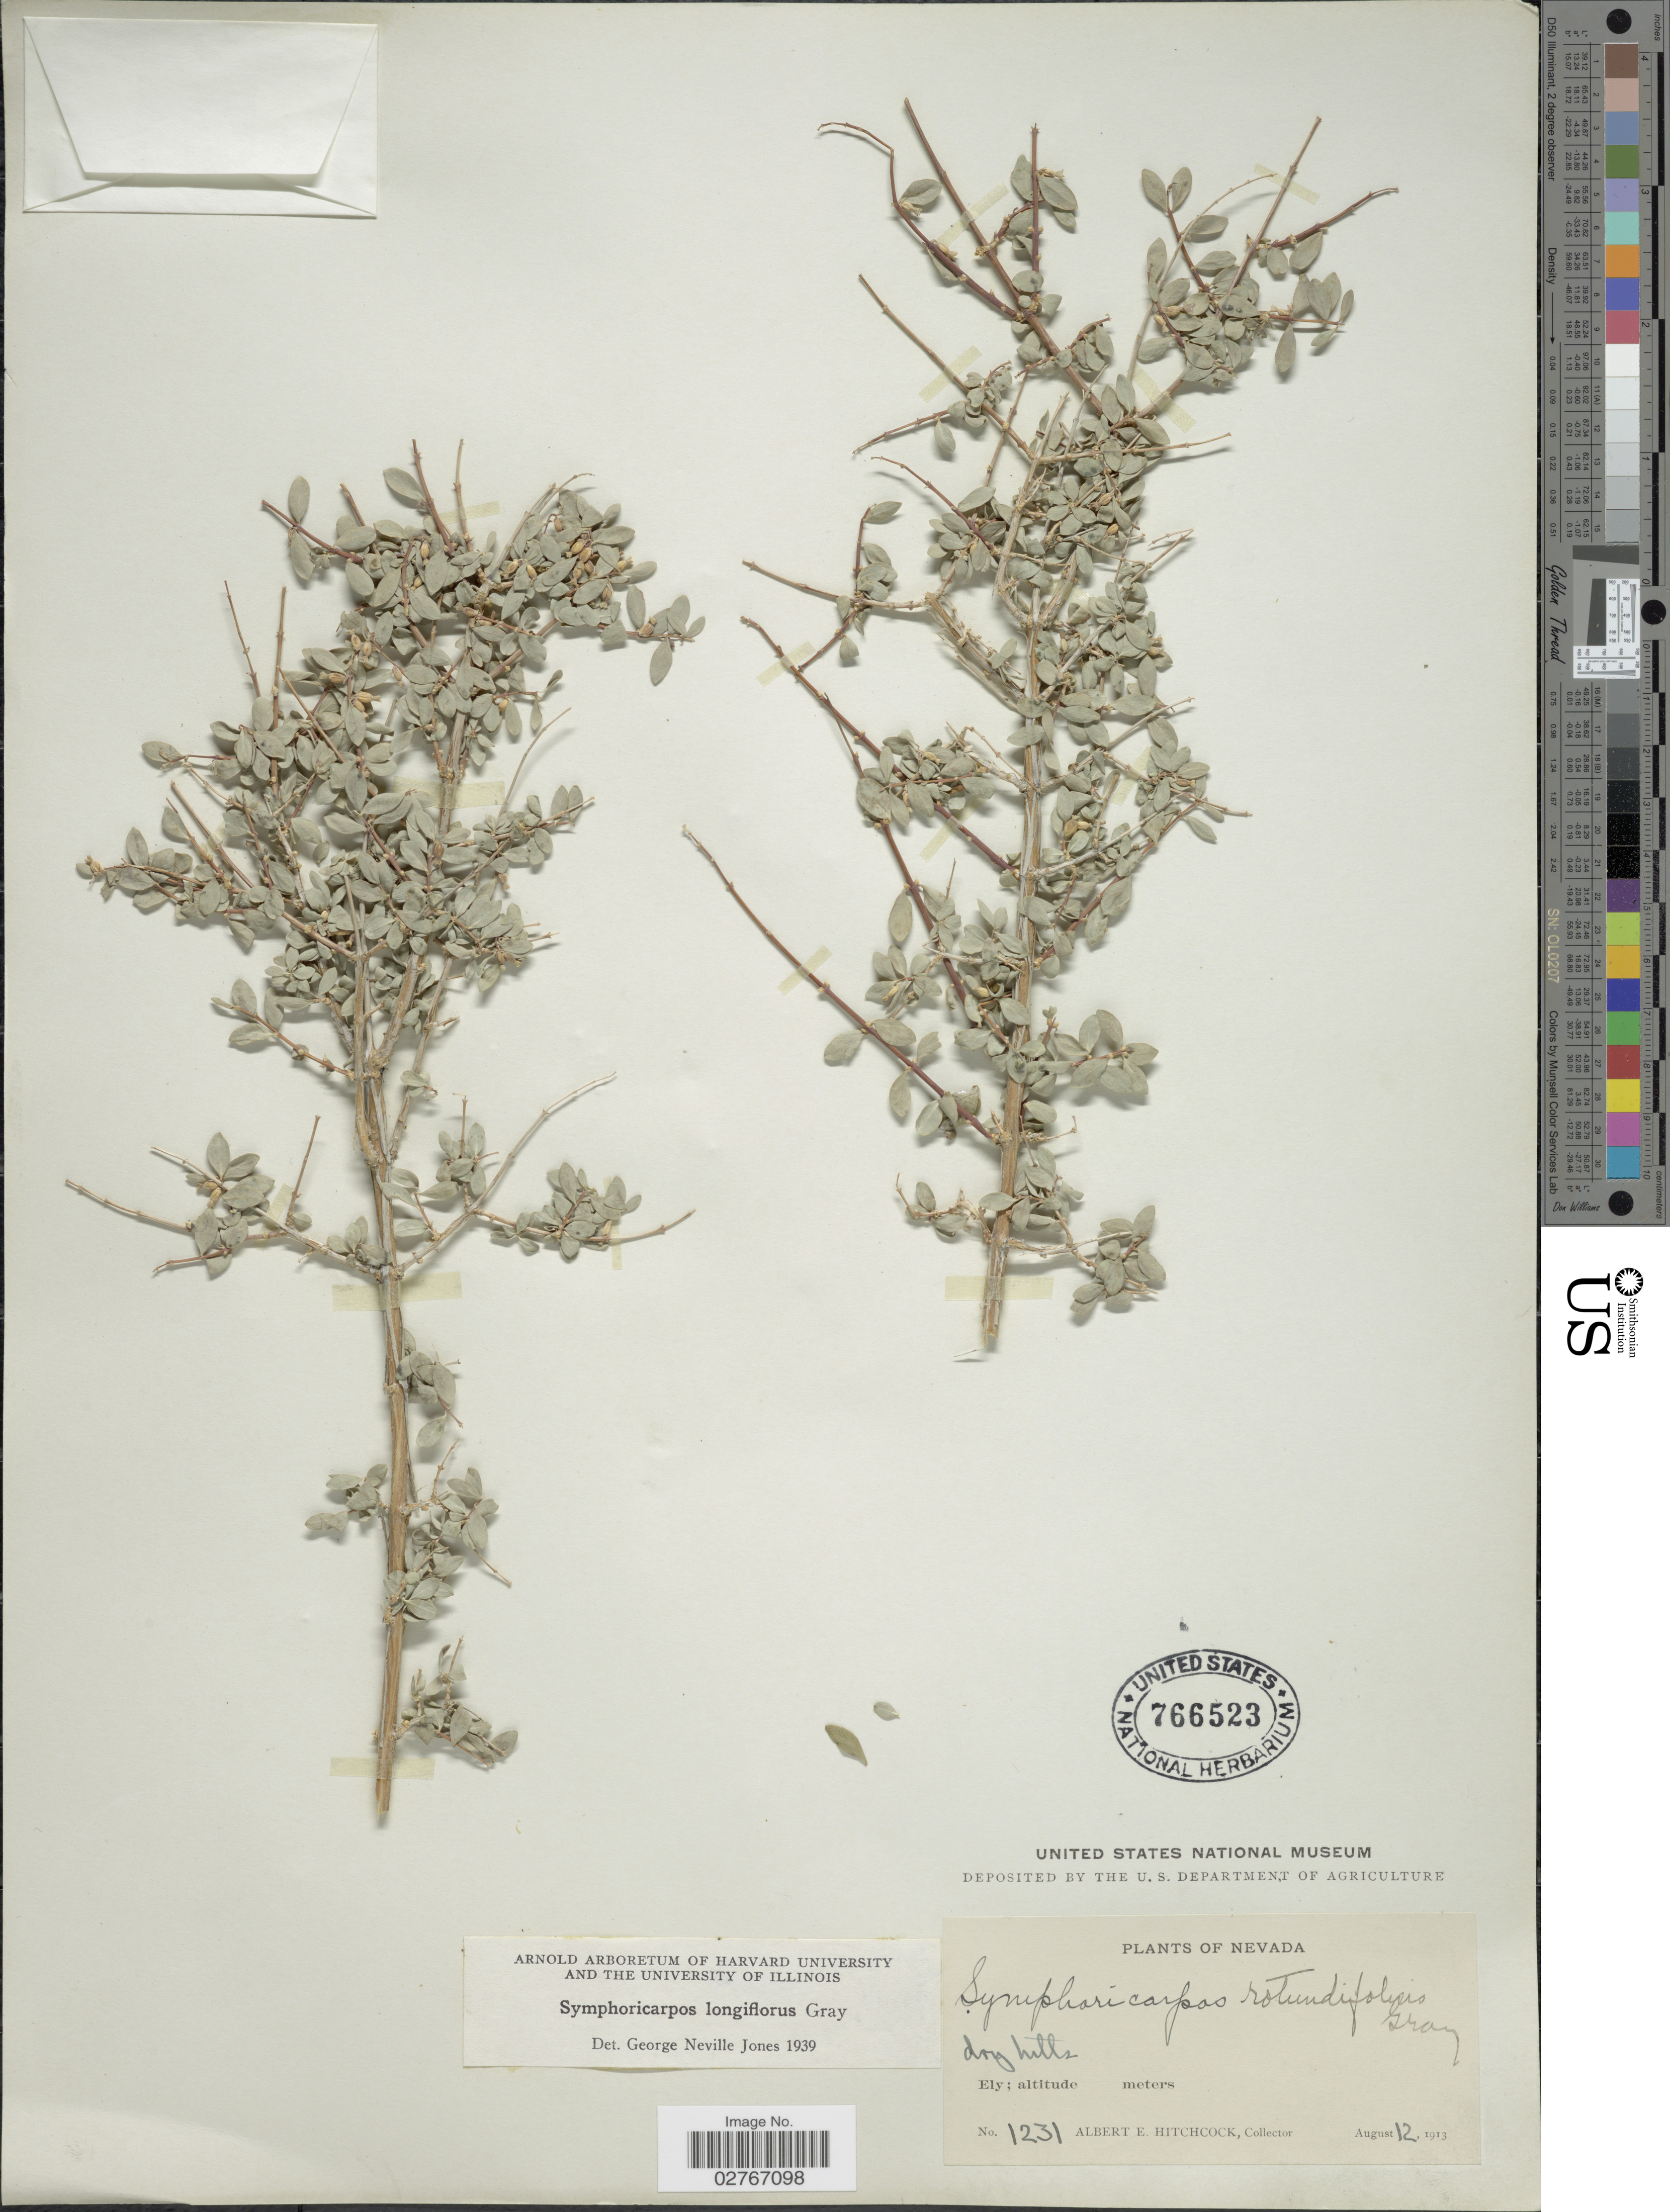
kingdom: Plantae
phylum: Tracheophyta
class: Magnoliopsida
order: Dipsacales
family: Caprifoliaceae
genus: Symphoricarpos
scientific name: Symphoricarpos longiflorus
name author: A. Gray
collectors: A. Hitchcock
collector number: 1231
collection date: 1913-08-12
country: United States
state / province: Nevada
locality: Ely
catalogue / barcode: US 766523